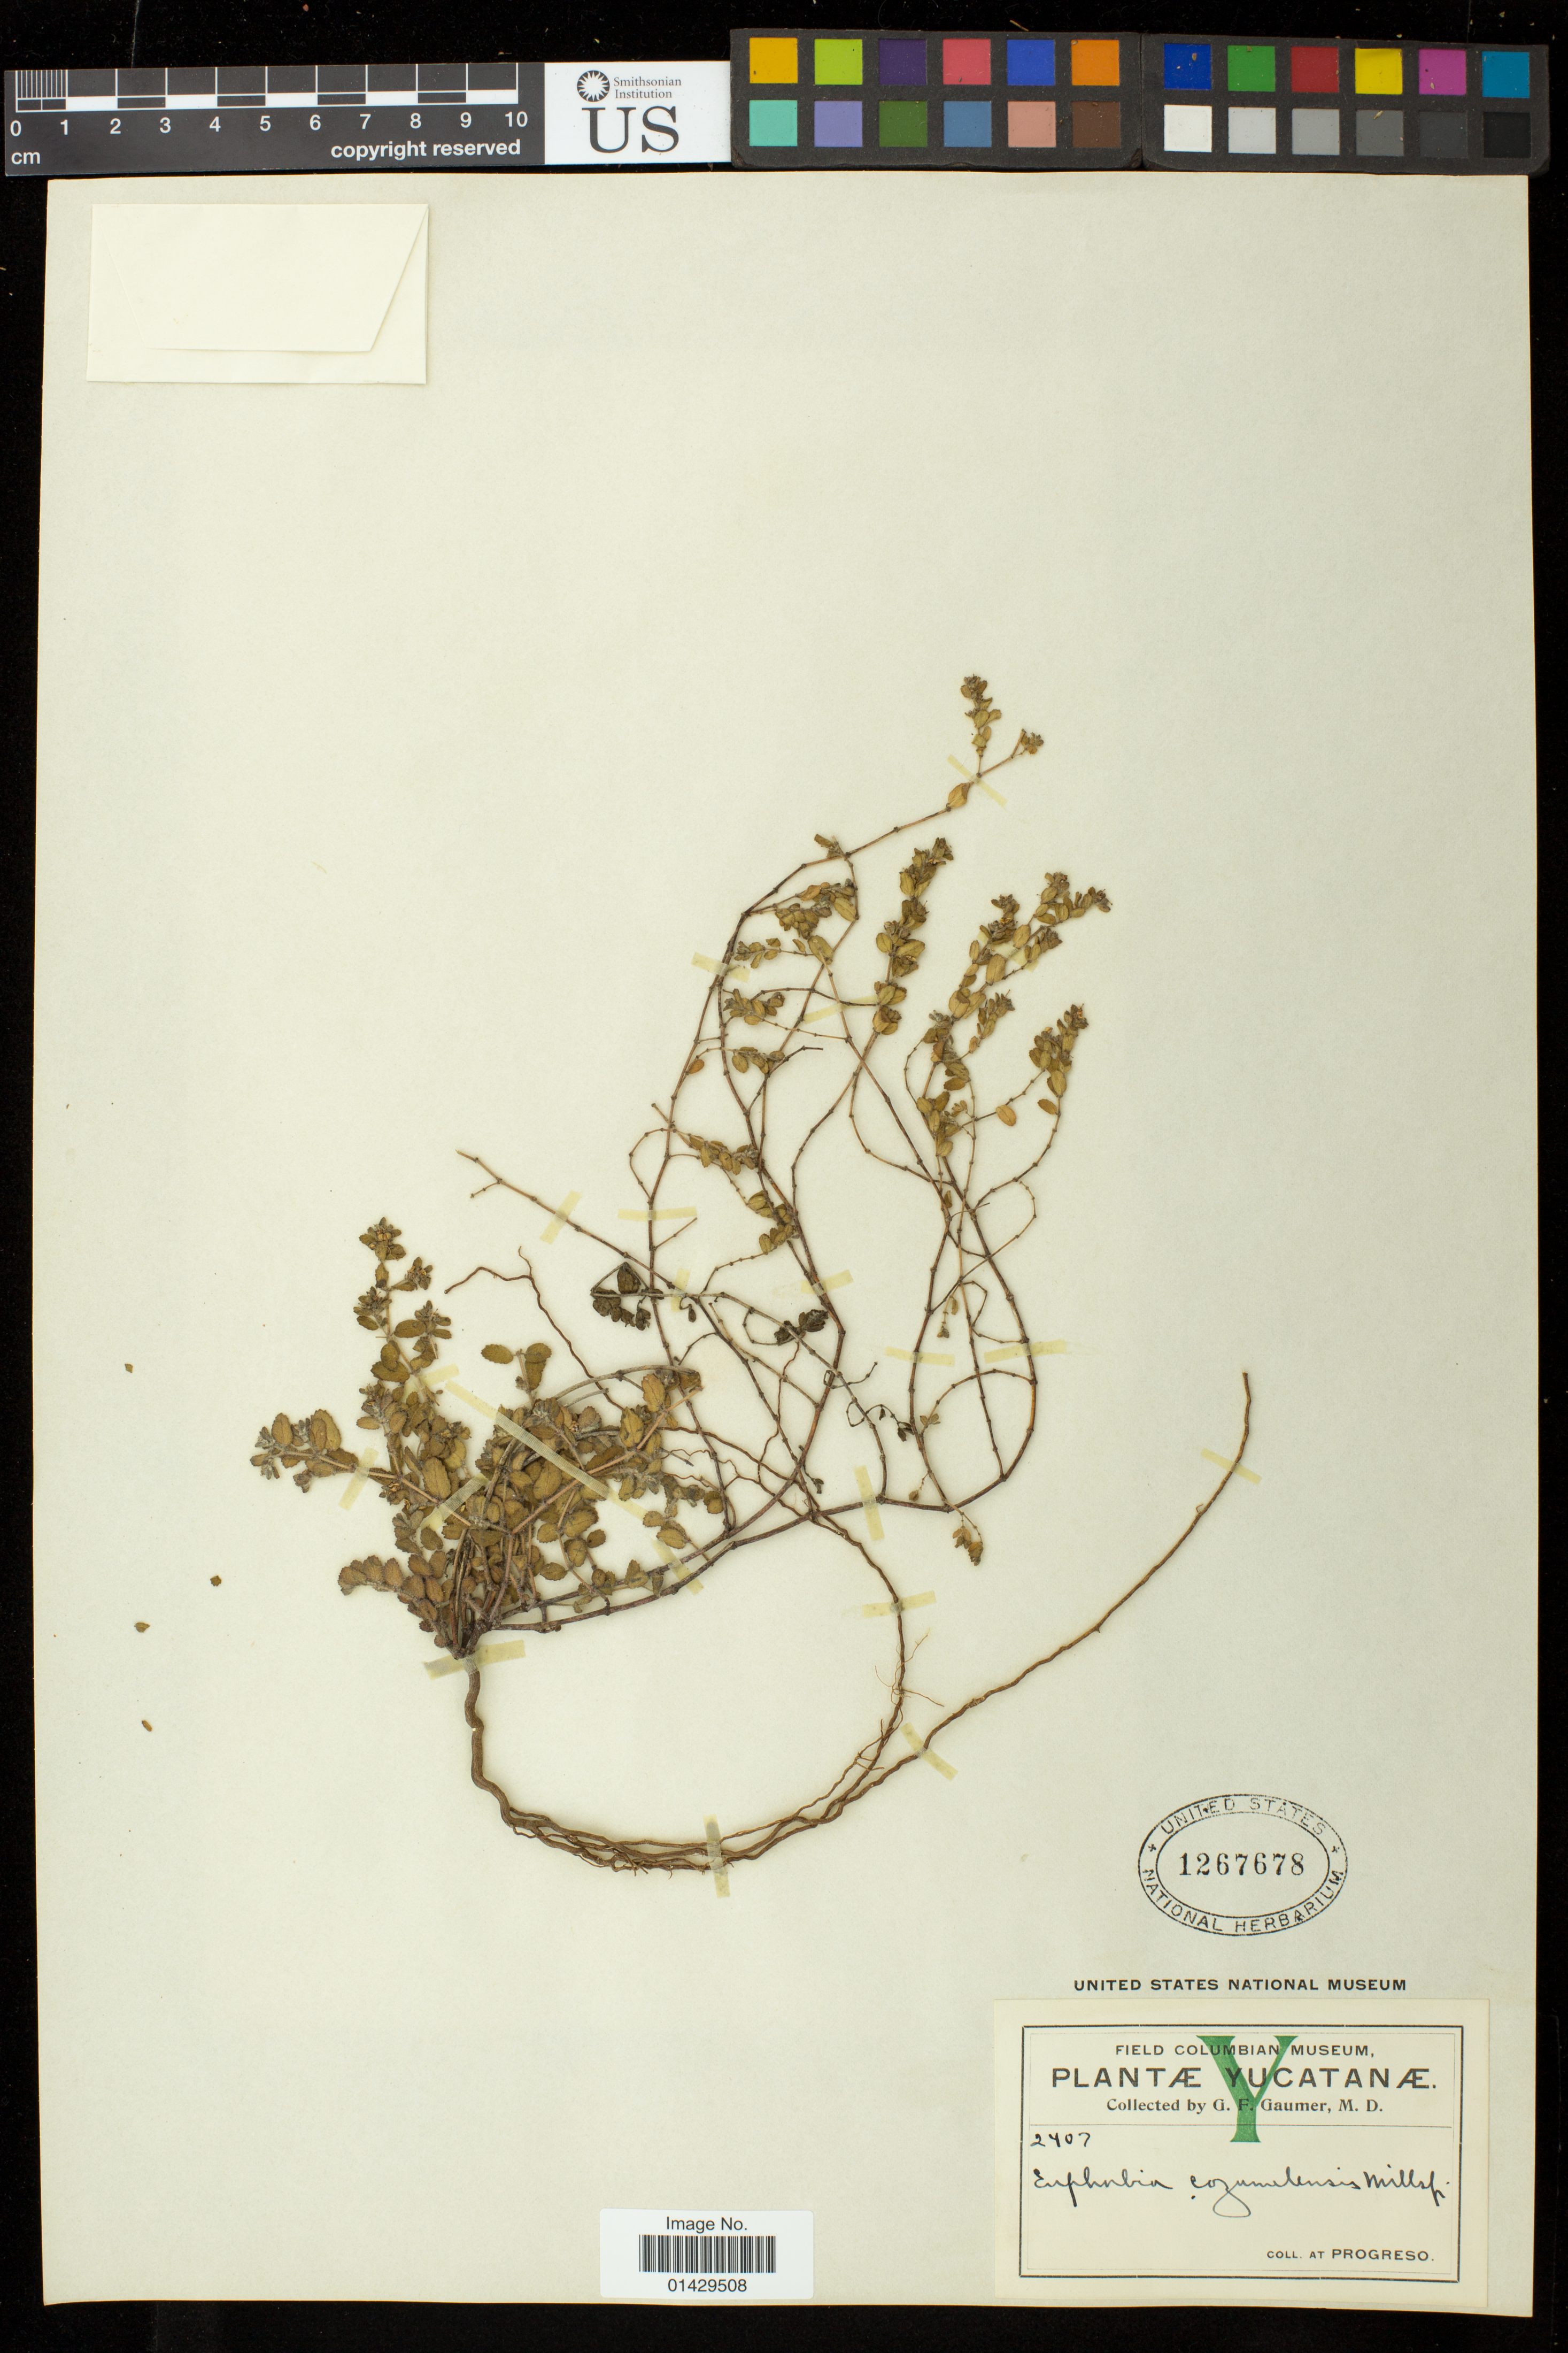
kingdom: Plantae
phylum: Tracheophyta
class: Magnoliopsida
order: Malpighiales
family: Euphorbiaceae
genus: Euphorbia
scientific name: Euphorbia cozumelensis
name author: Millsp.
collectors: G. F. Gaumer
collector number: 2407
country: Mexico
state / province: Yucatán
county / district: Progreso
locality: Progreso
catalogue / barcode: US 1267678